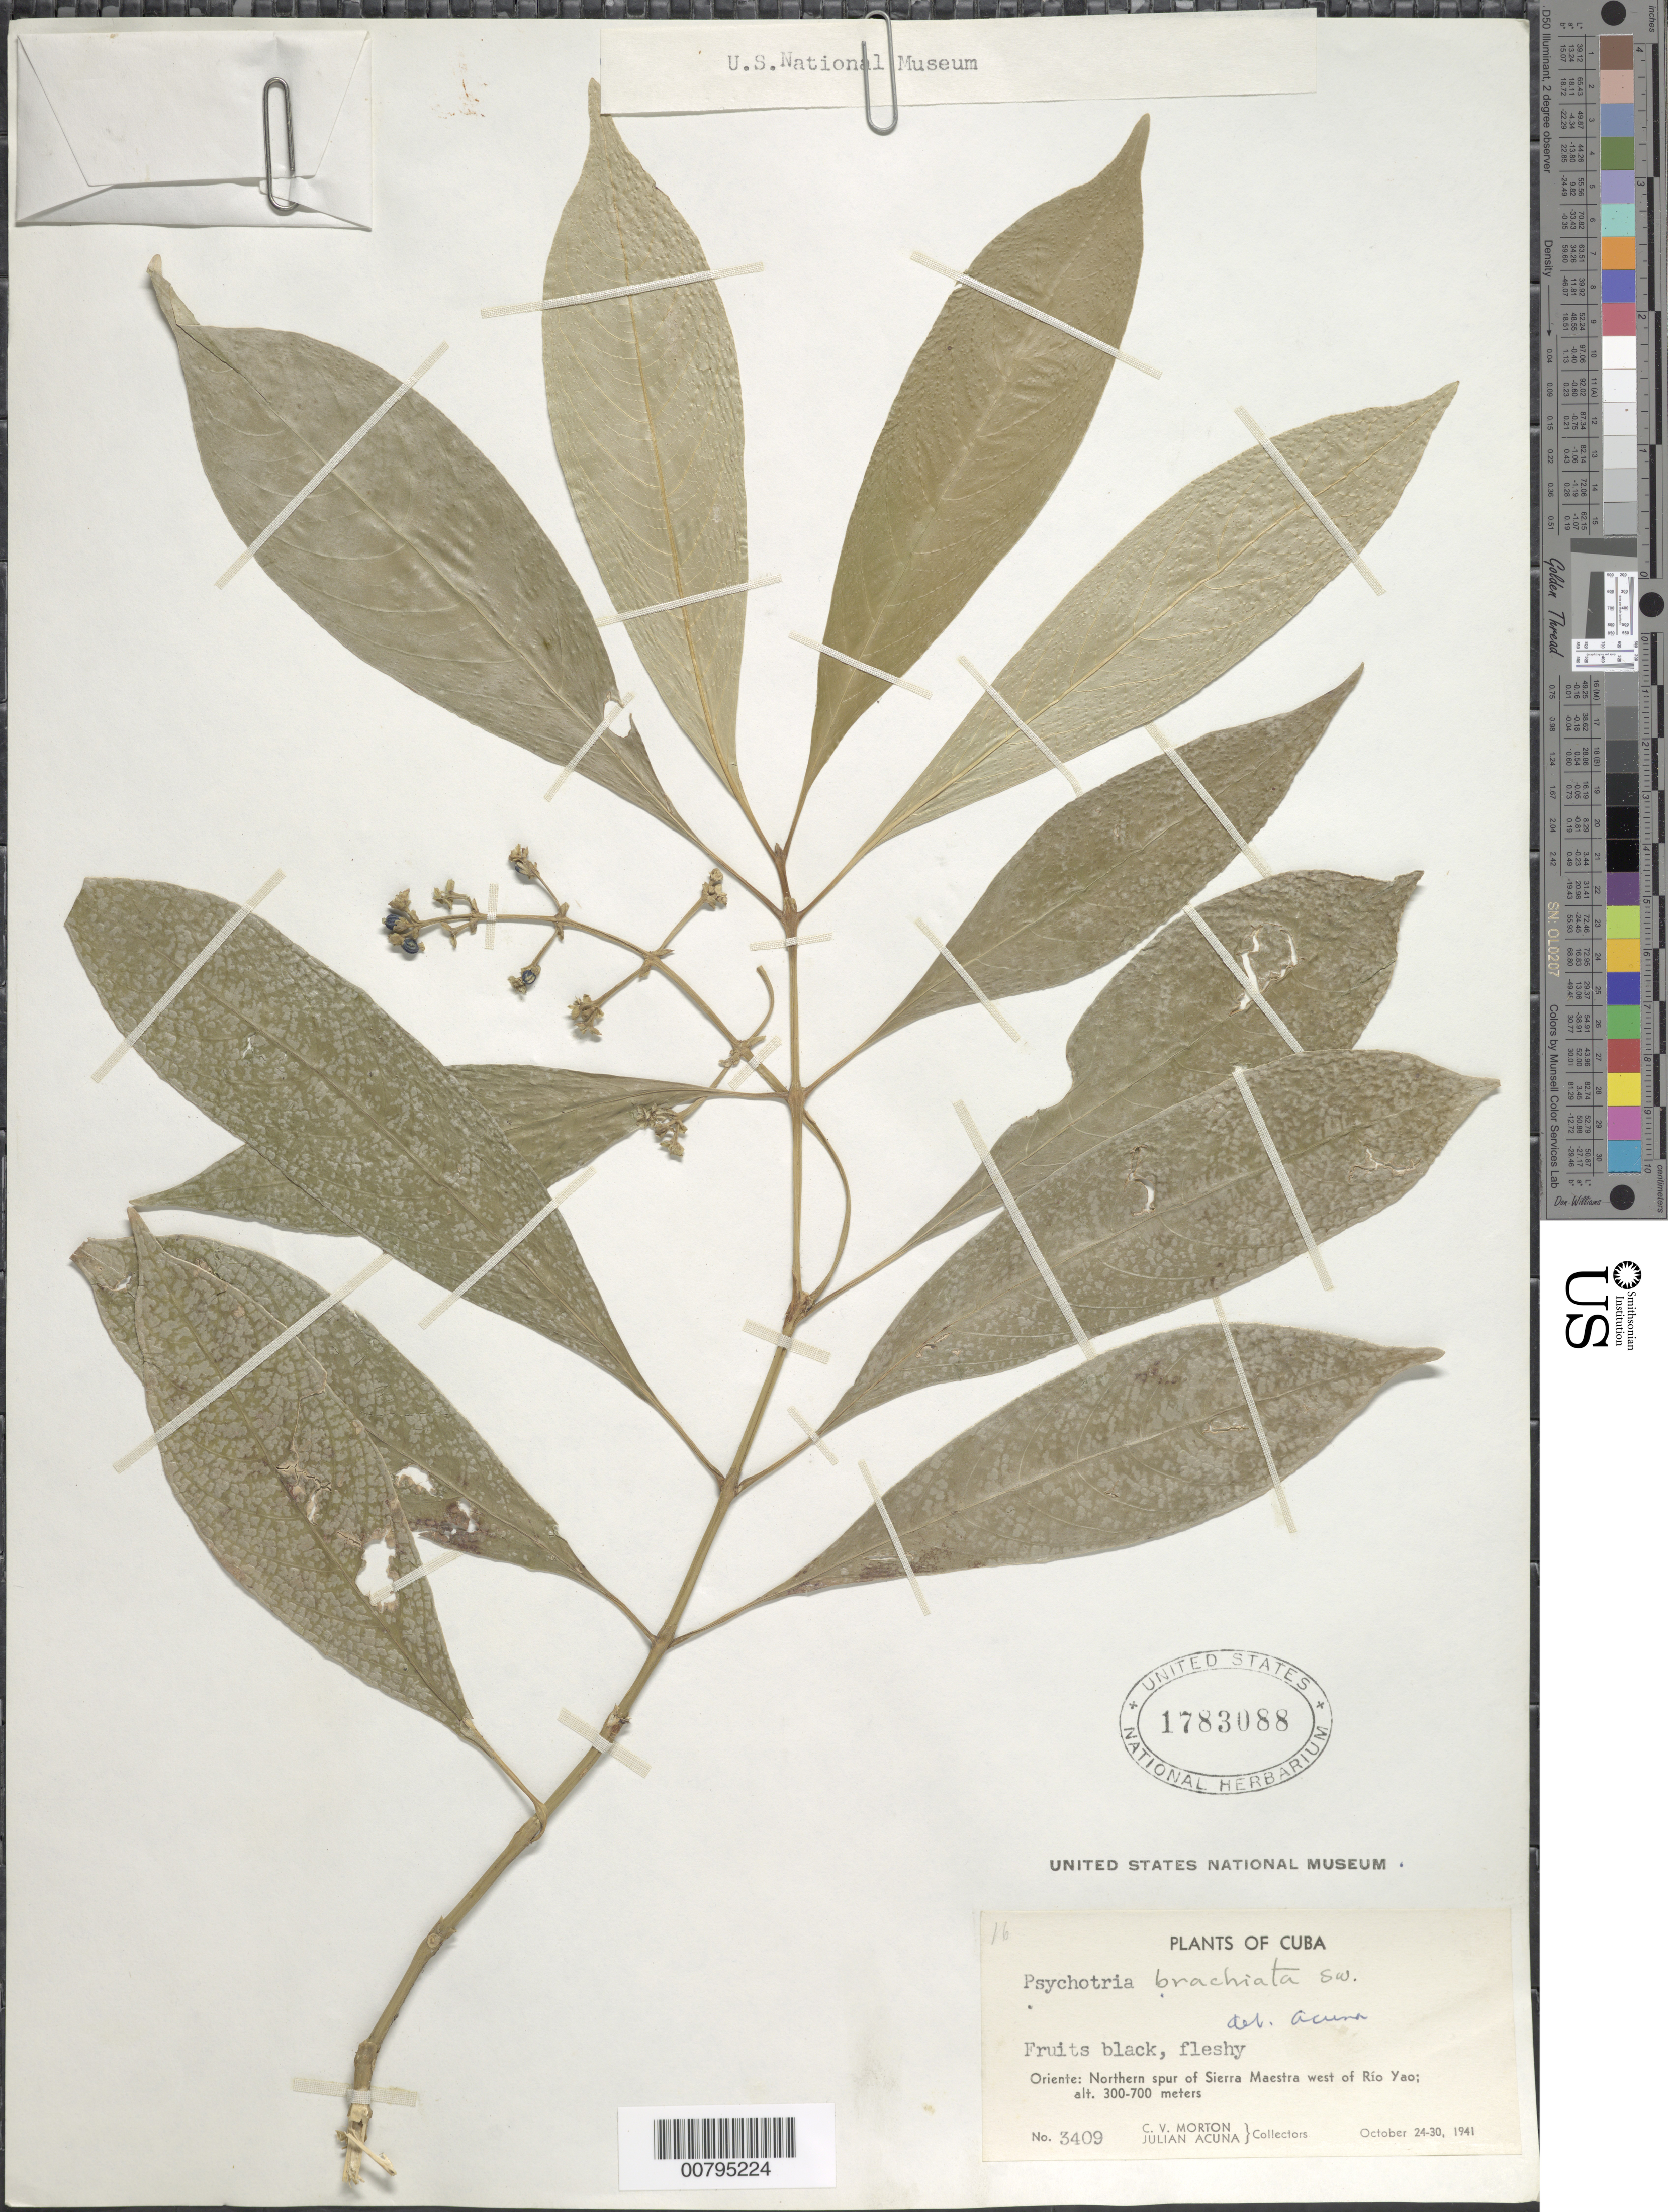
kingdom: Plantae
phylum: Tracheophyta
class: Magnoliopsida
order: Gentianales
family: Rubiaceae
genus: Psychotria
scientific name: Psychotria brachiata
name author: Sw.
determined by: Acuña, J. B.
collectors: C. V. Morton & J. Acuña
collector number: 3409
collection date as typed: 24 Oct 1941 to 30 Oct 1941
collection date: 1941-10-24/1941-10-30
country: Cuba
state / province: Oriente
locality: Northern spur of Sierra Maistra west of Rio Yao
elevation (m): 300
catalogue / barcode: US 1783088